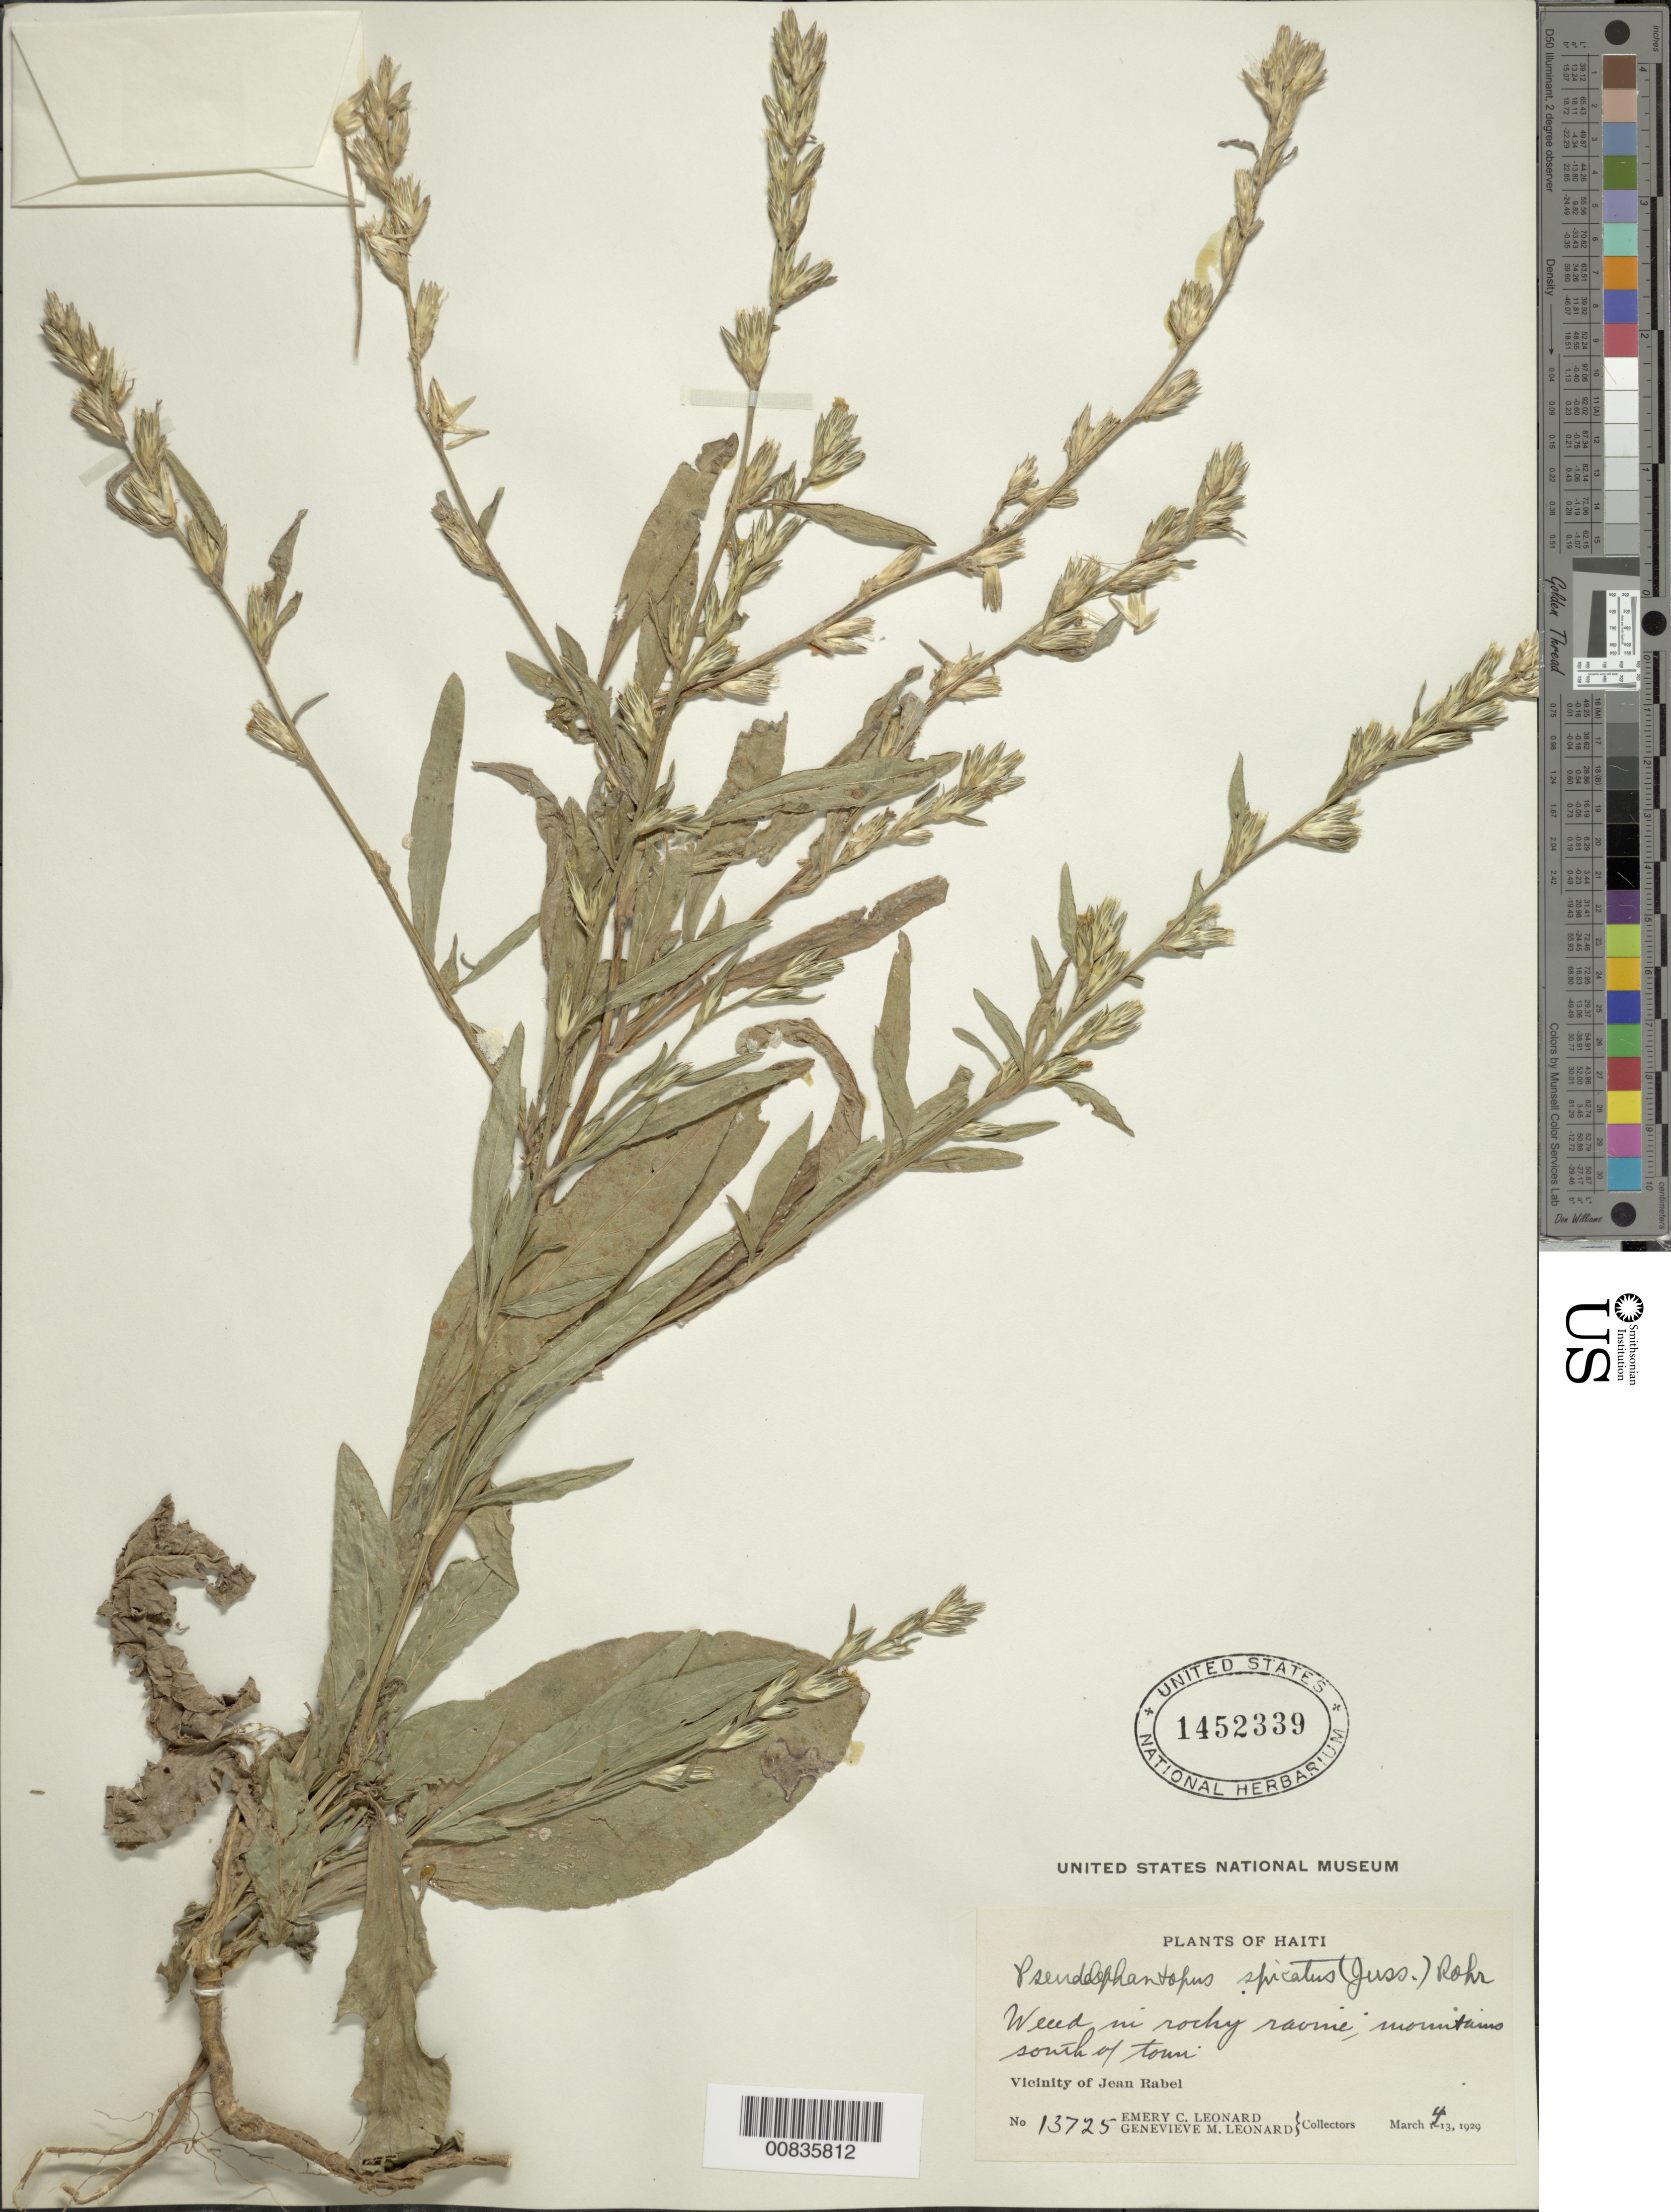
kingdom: Plantae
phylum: Tracheophyta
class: Magnoliopsida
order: Asterales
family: Asteraceae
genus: Pseudelephantopus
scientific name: Pseudelephantopus spicatus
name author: (Juss. ex Aubl.) C.F. Baker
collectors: E. C. Leonard & G. M. Leonard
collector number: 13725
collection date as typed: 04 Mar 1929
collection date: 1929-03-04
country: Haiti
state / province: Nord-Ouest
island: Hispaniola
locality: Vicinity of Jean Rabel, mountains S of town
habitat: Rocky ravine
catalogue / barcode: US 1452339